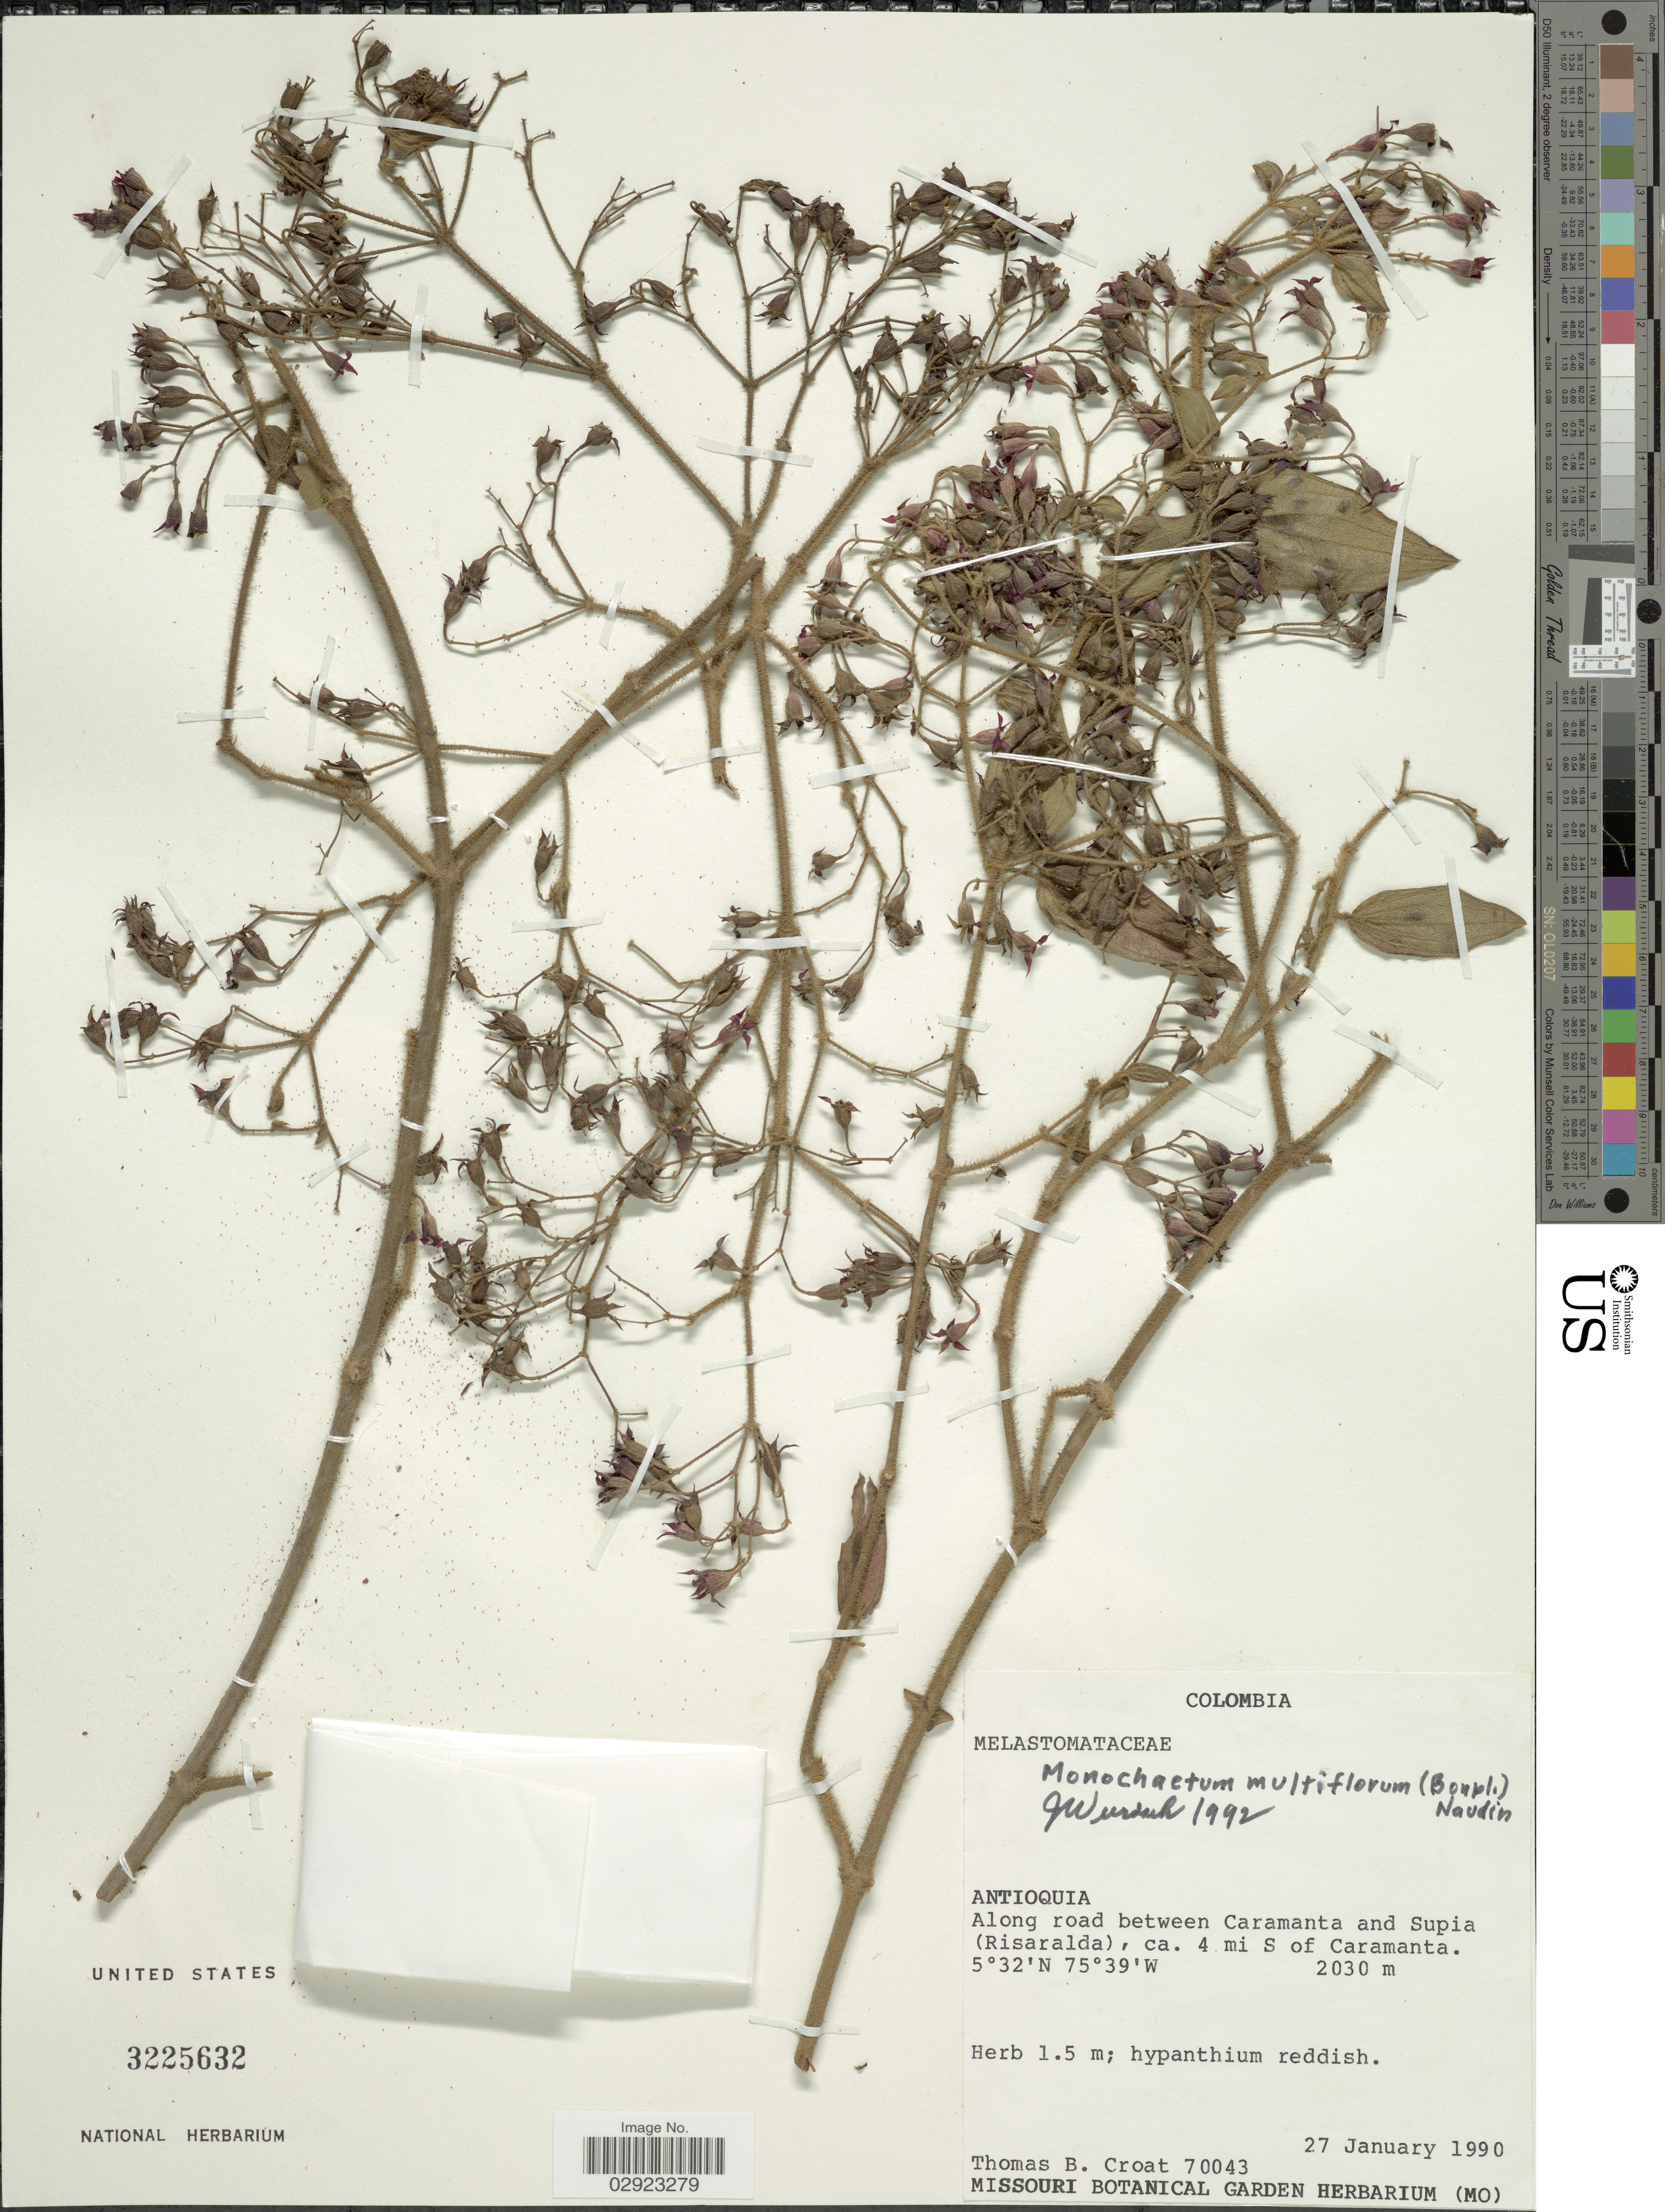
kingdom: Plantae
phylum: Tracheophyta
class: Magnoliopsida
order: Myrtales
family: Melastomataceae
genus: Monochaetum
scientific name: Monochaetum multiflorum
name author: (Bonpl.) Naudin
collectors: T. B. Croat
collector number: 70043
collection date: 1990-01-27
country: Colombia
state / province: Antioquia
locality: Along road between Caramanta and Supia (Risaralda), ca. 4 mi S of Caramanta.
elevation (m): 2030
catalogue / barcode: US 3225632